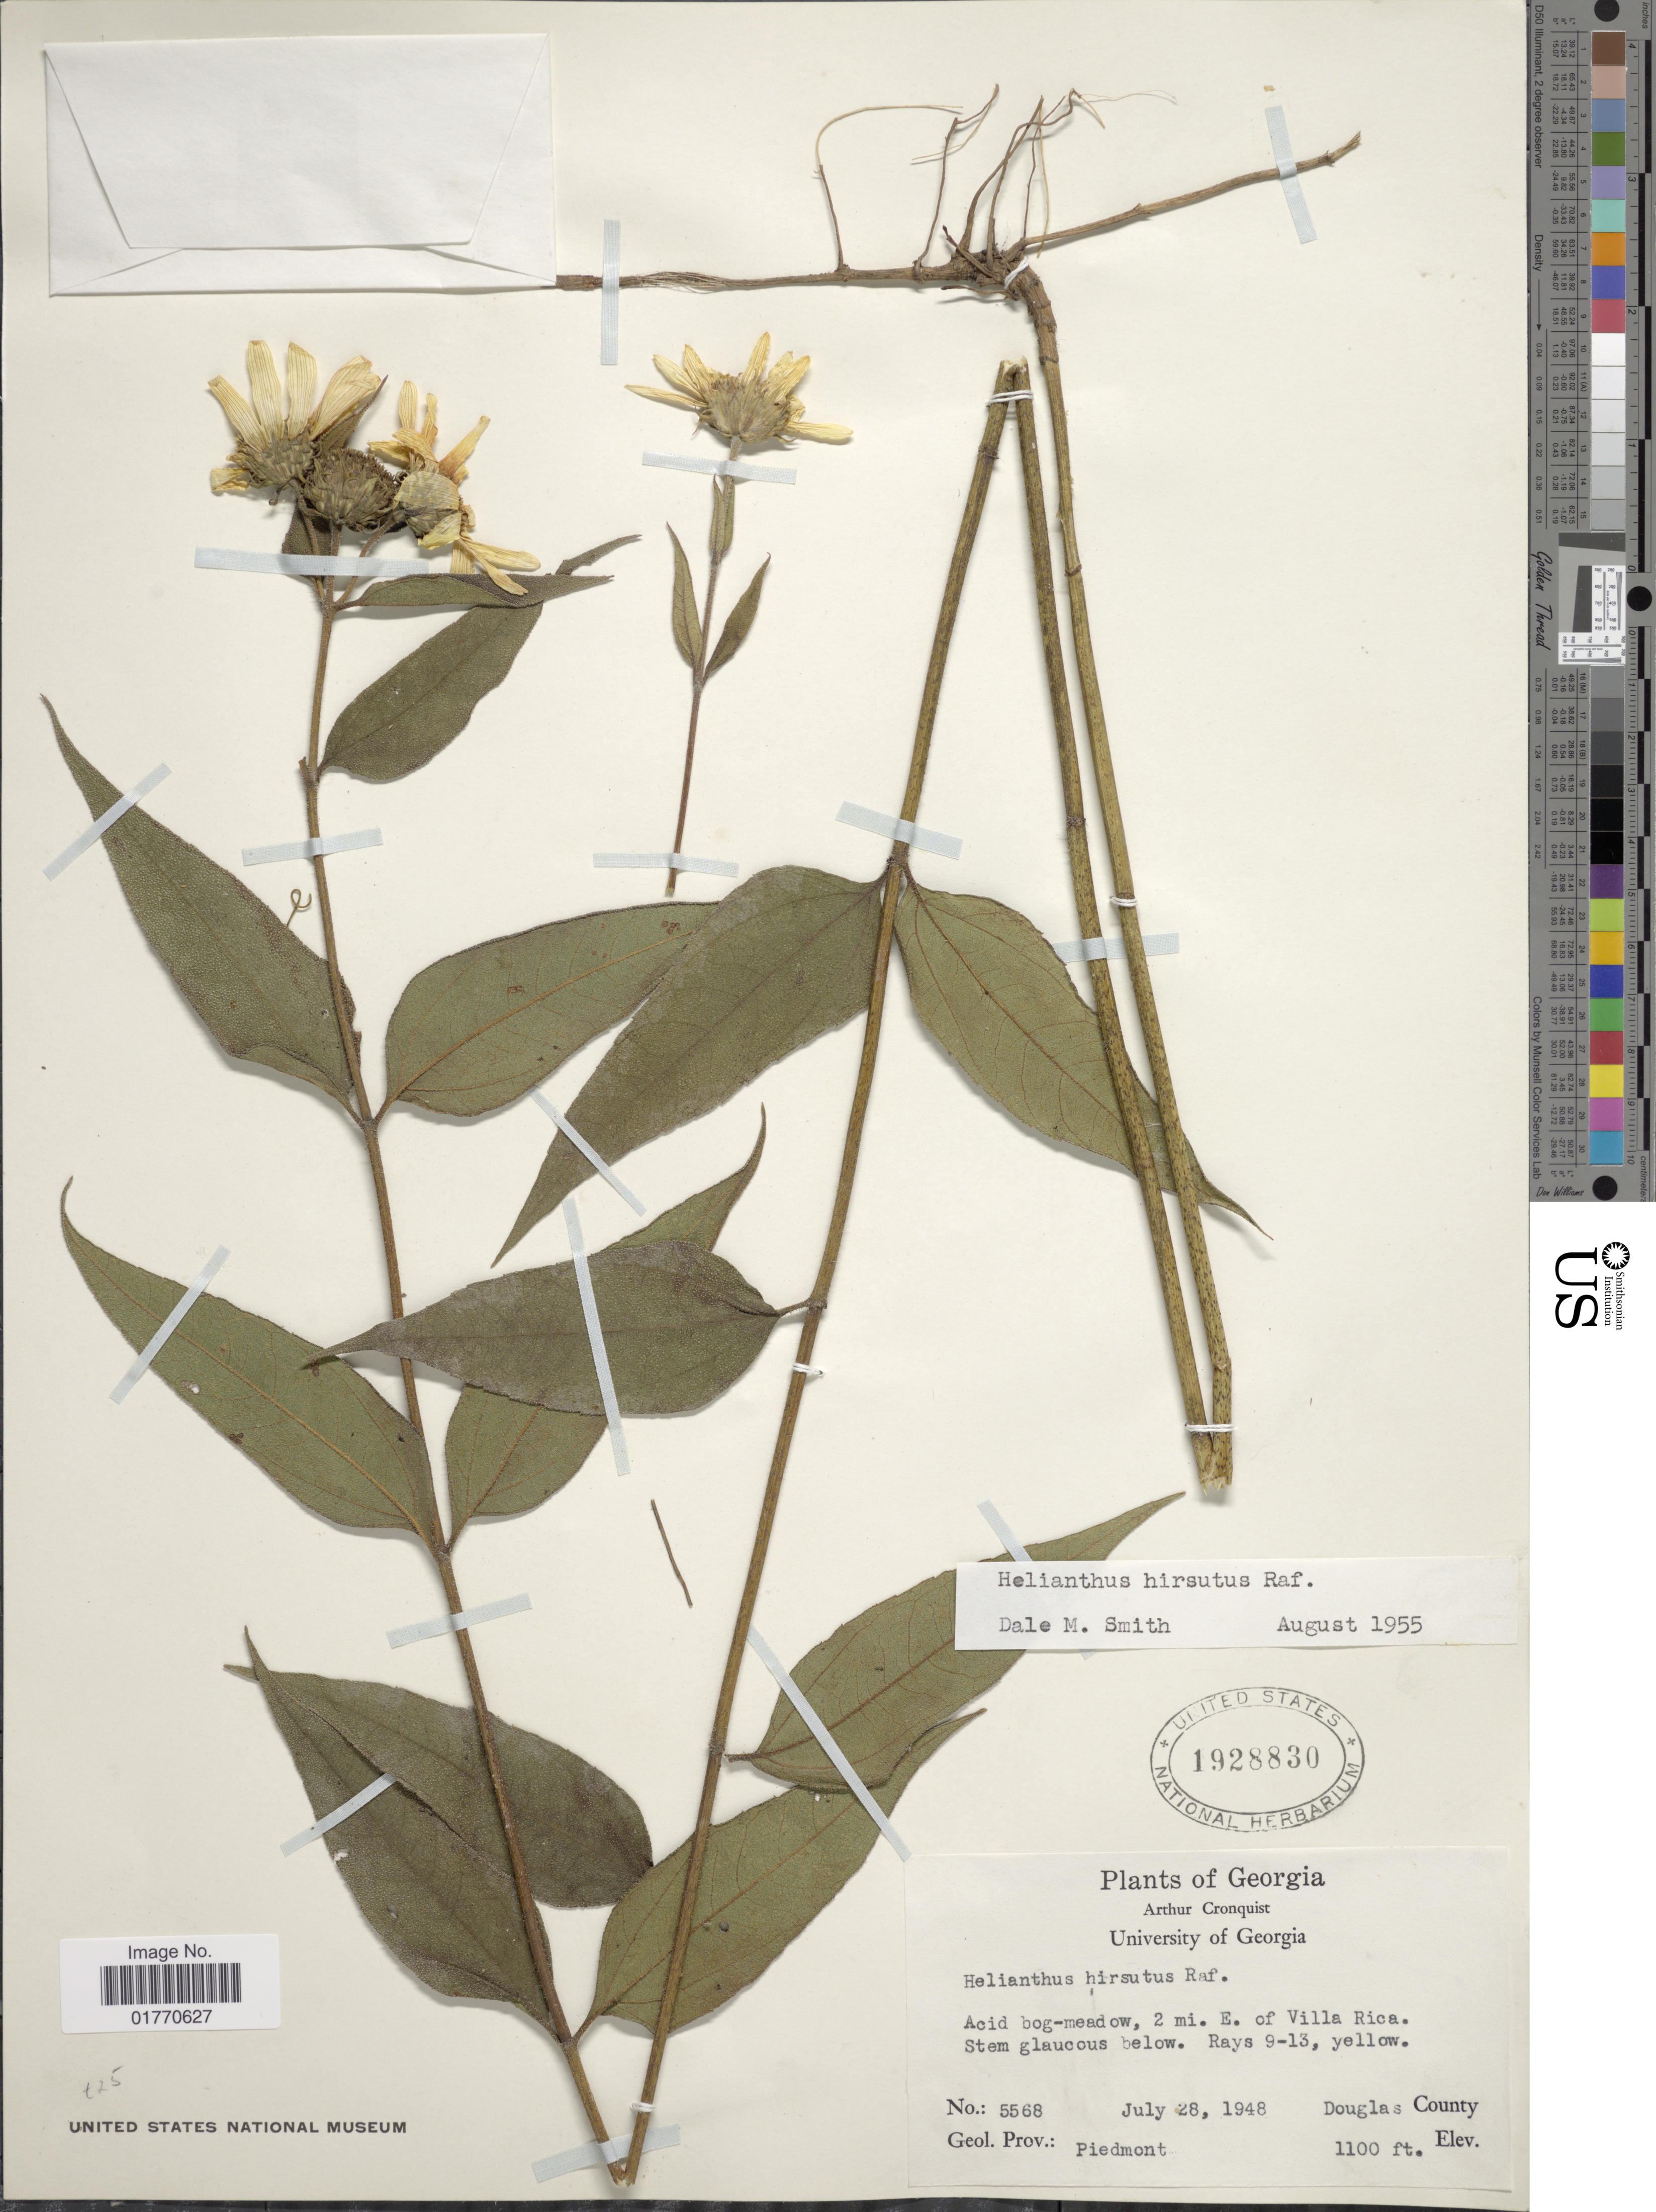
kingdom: Plantae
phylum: Tracheophyta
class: Magnoliopsida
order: Asterales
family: Asteraceae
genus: Helianthus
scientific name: Helianthus hirsutus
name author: Raf.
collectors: A. J. Cronquist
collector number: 5568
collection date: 1948-07-28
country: United States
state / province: Georgia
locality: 2 mi. E.of Villa Rica, Stem glaucus below, Douglas County, Geol.Prov.: Piedmont.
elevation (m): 335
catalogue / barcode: US 1928830